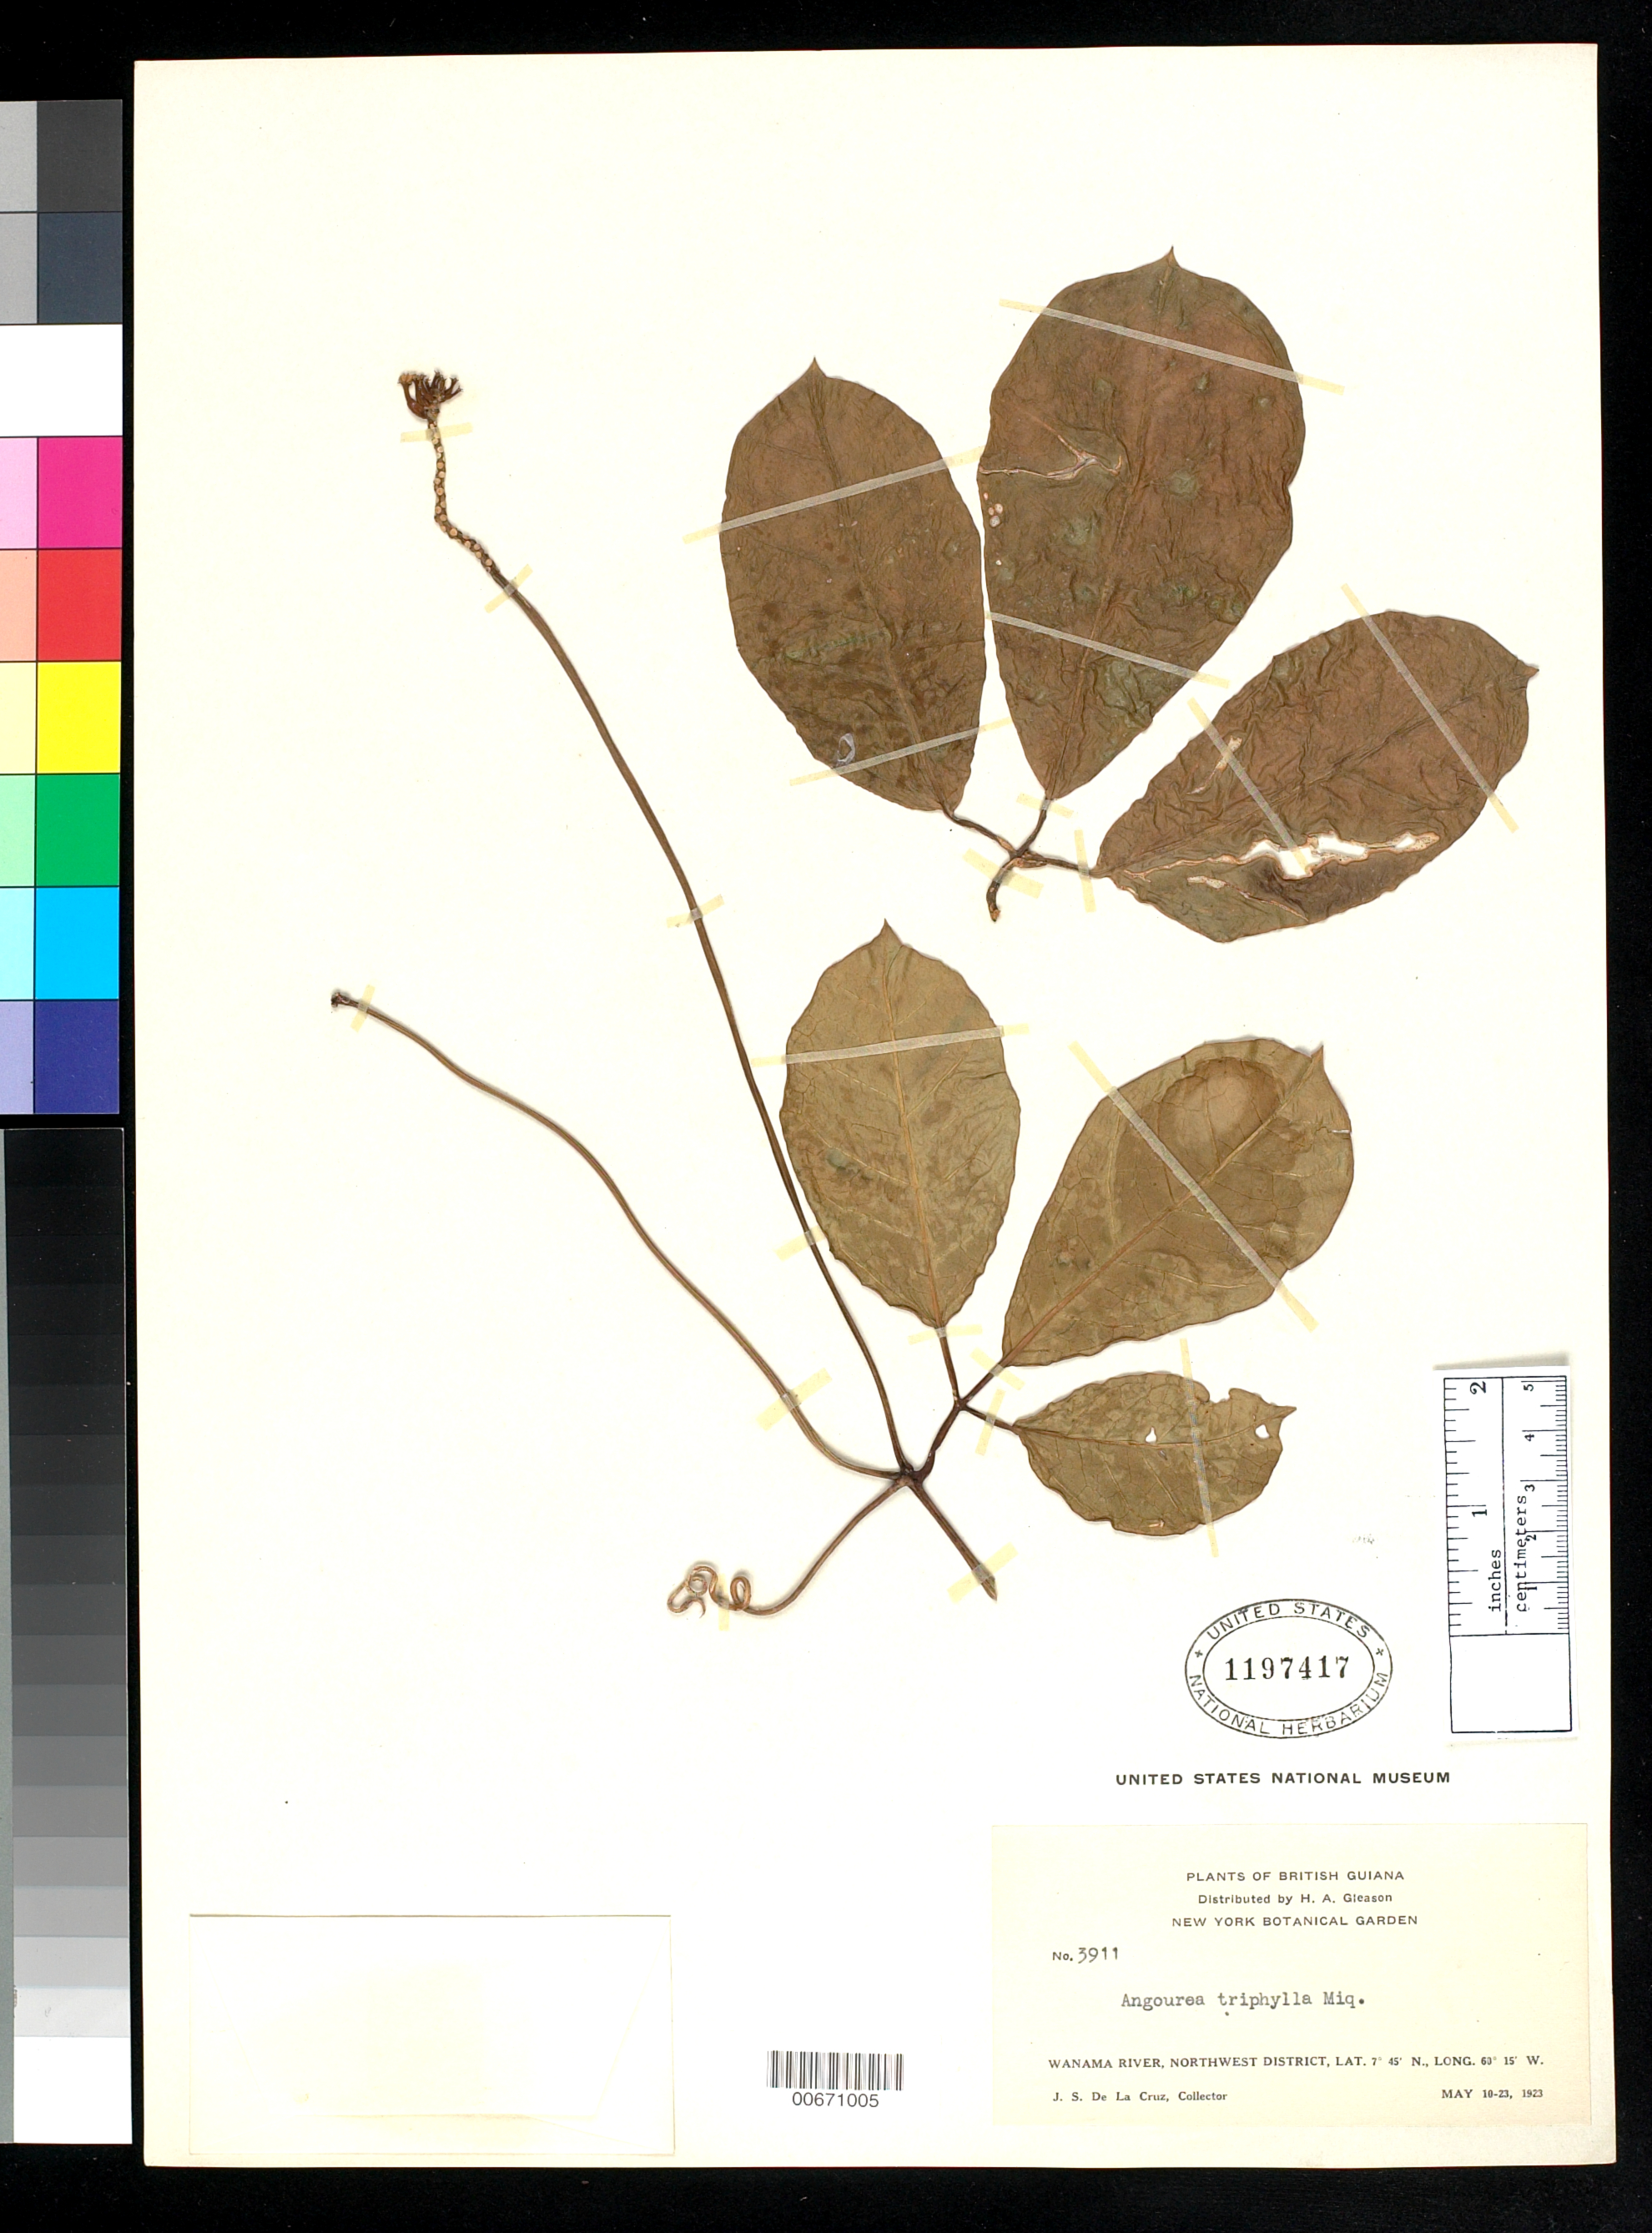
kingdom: Plantae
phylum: Tracheophyta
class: Magnoliopsida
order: Cucurbitales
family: Cucurbitaceae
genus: Psiguria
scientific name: Psiguria triphylla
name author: (Miq.) C. Jeffrey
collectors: J. S. de la Cruz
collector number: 3911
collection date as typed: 10-May-23 to 23-May-23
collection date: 1923-05-10/1923-05-23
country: Guyana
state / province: Barima-Waini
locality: Wanama R., NW District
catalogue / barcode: US 1197417